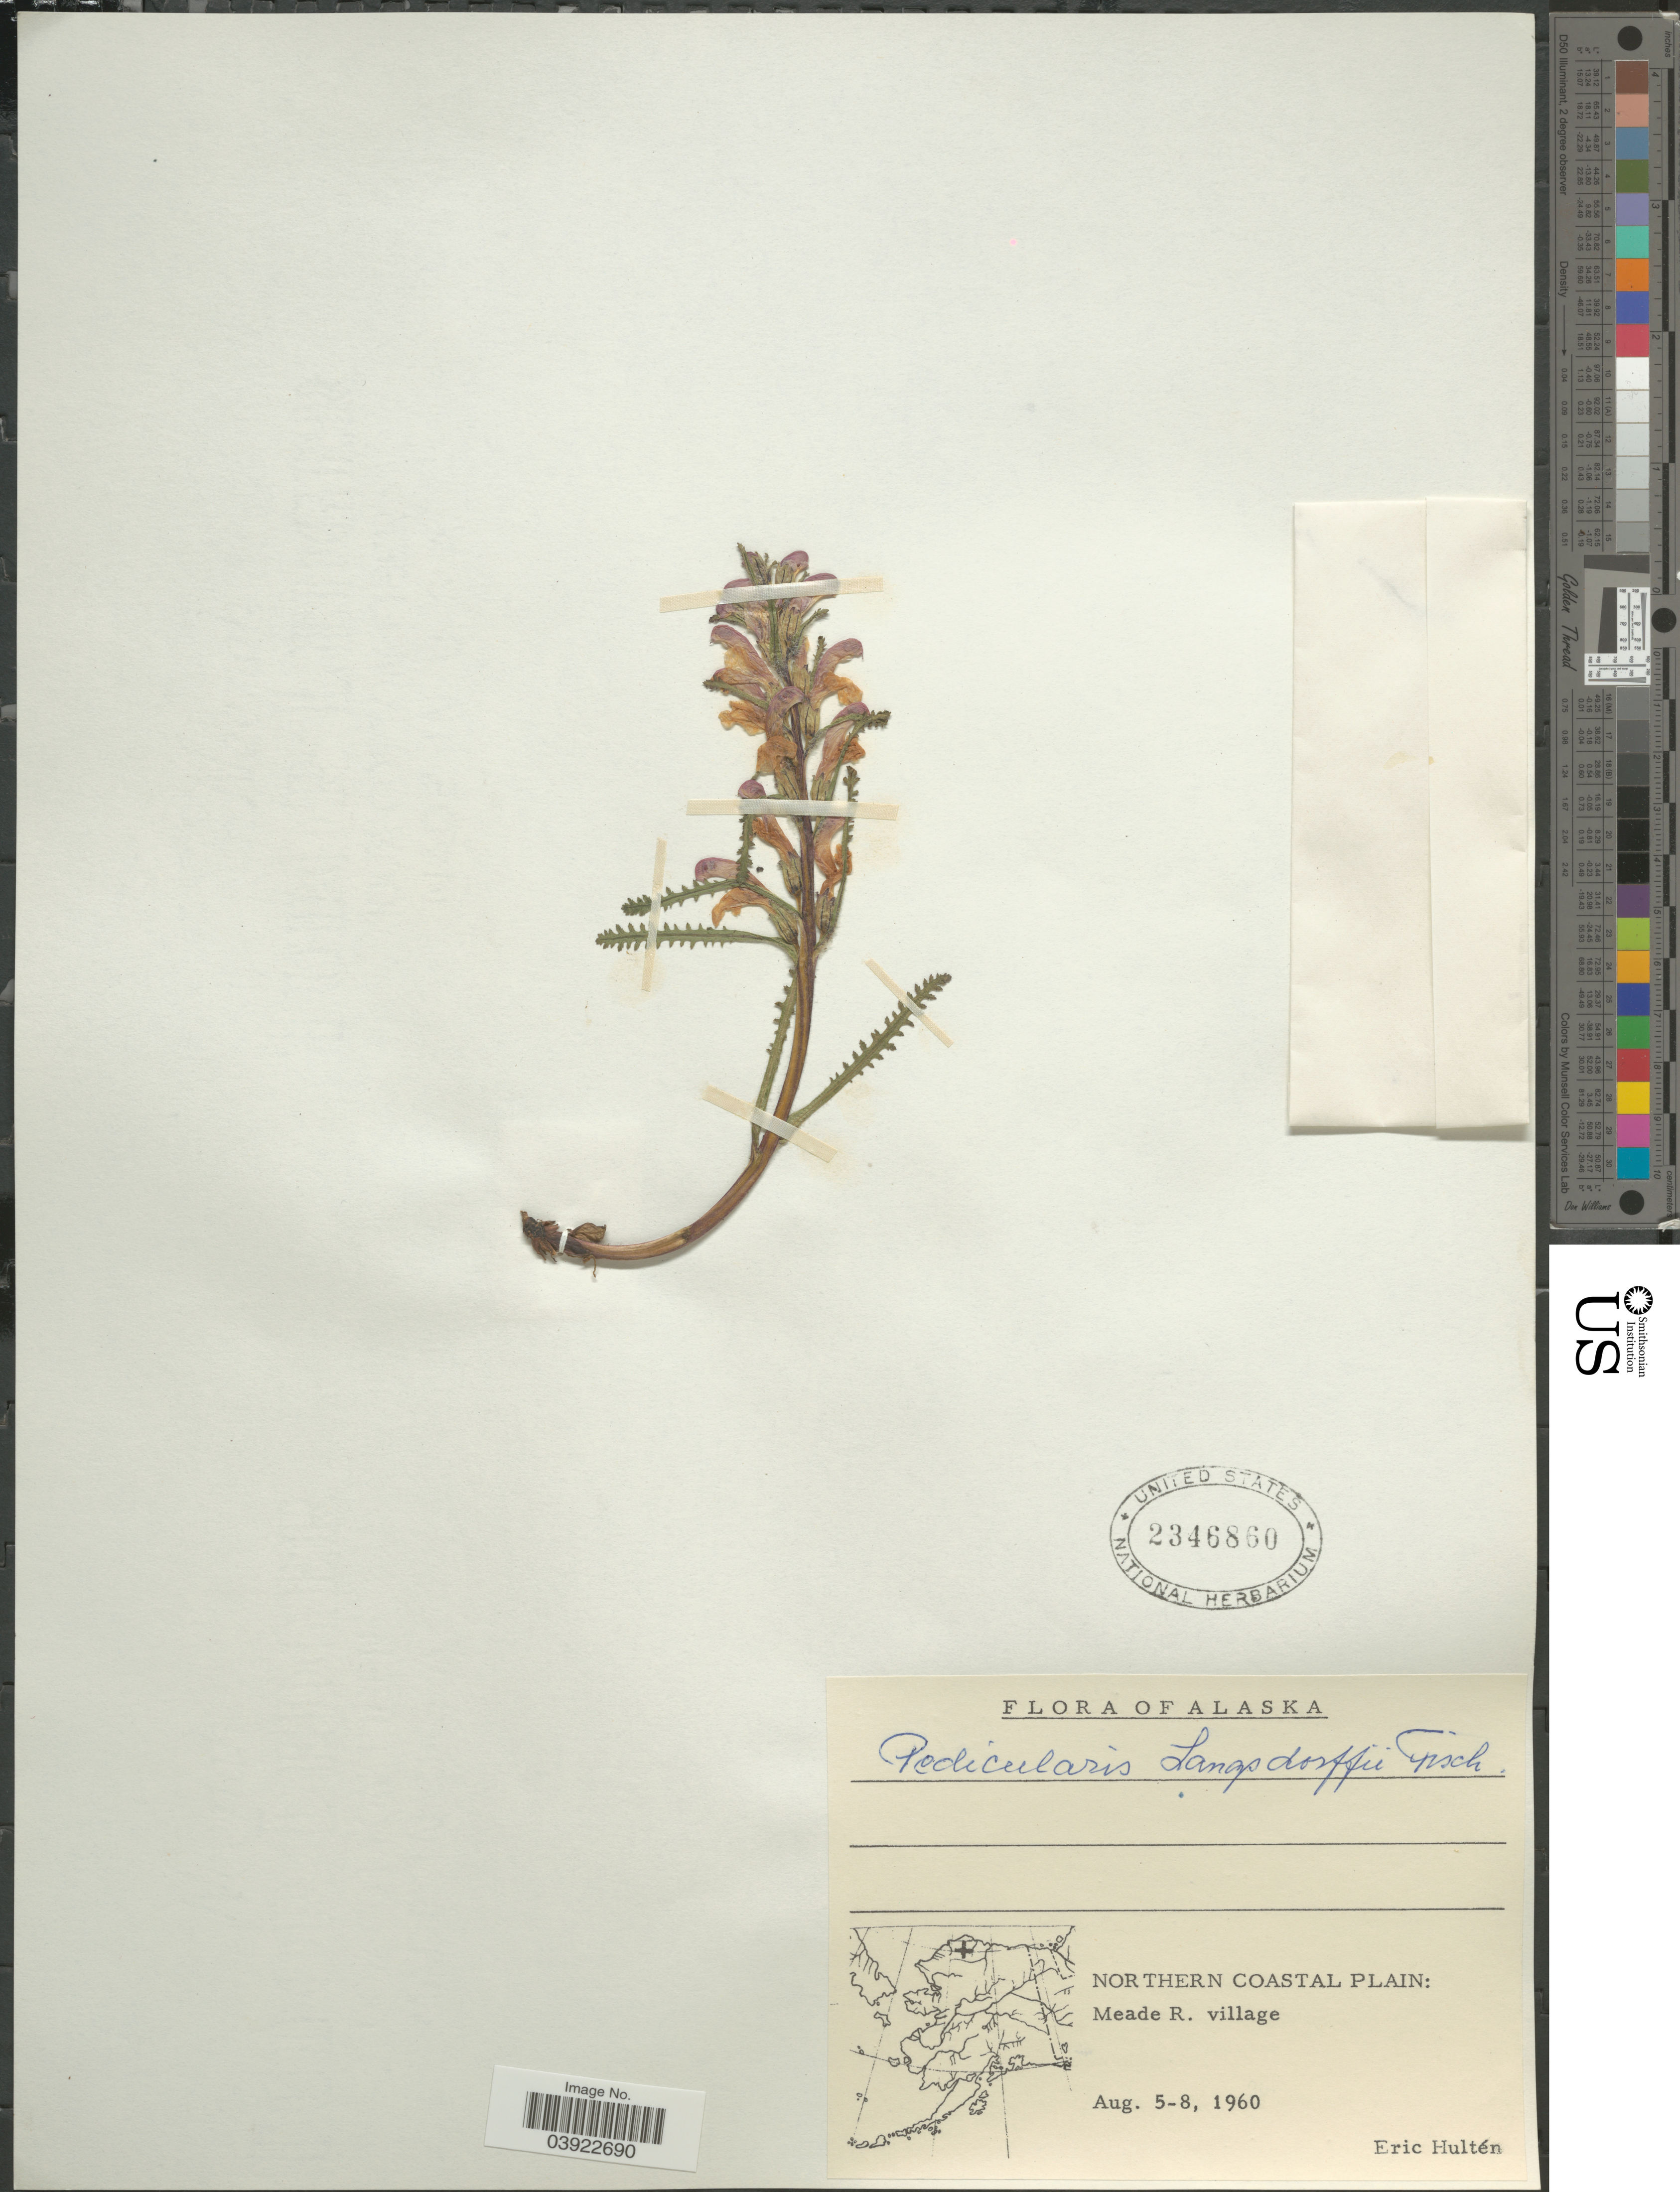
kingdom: Plantae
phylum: Tracheophyta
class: Magnoliopsida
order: Lamiales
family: Orobanchaceae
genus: Pedicularis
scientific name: Pedicularis langsdorffii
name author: Fisch. ex Steven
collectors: E. G. Hultén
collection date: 1960-08-05/1960-08-08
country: United States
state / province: Alaska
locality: Northern Coastal Plain: Meade R. village.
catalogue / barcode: US 2346860